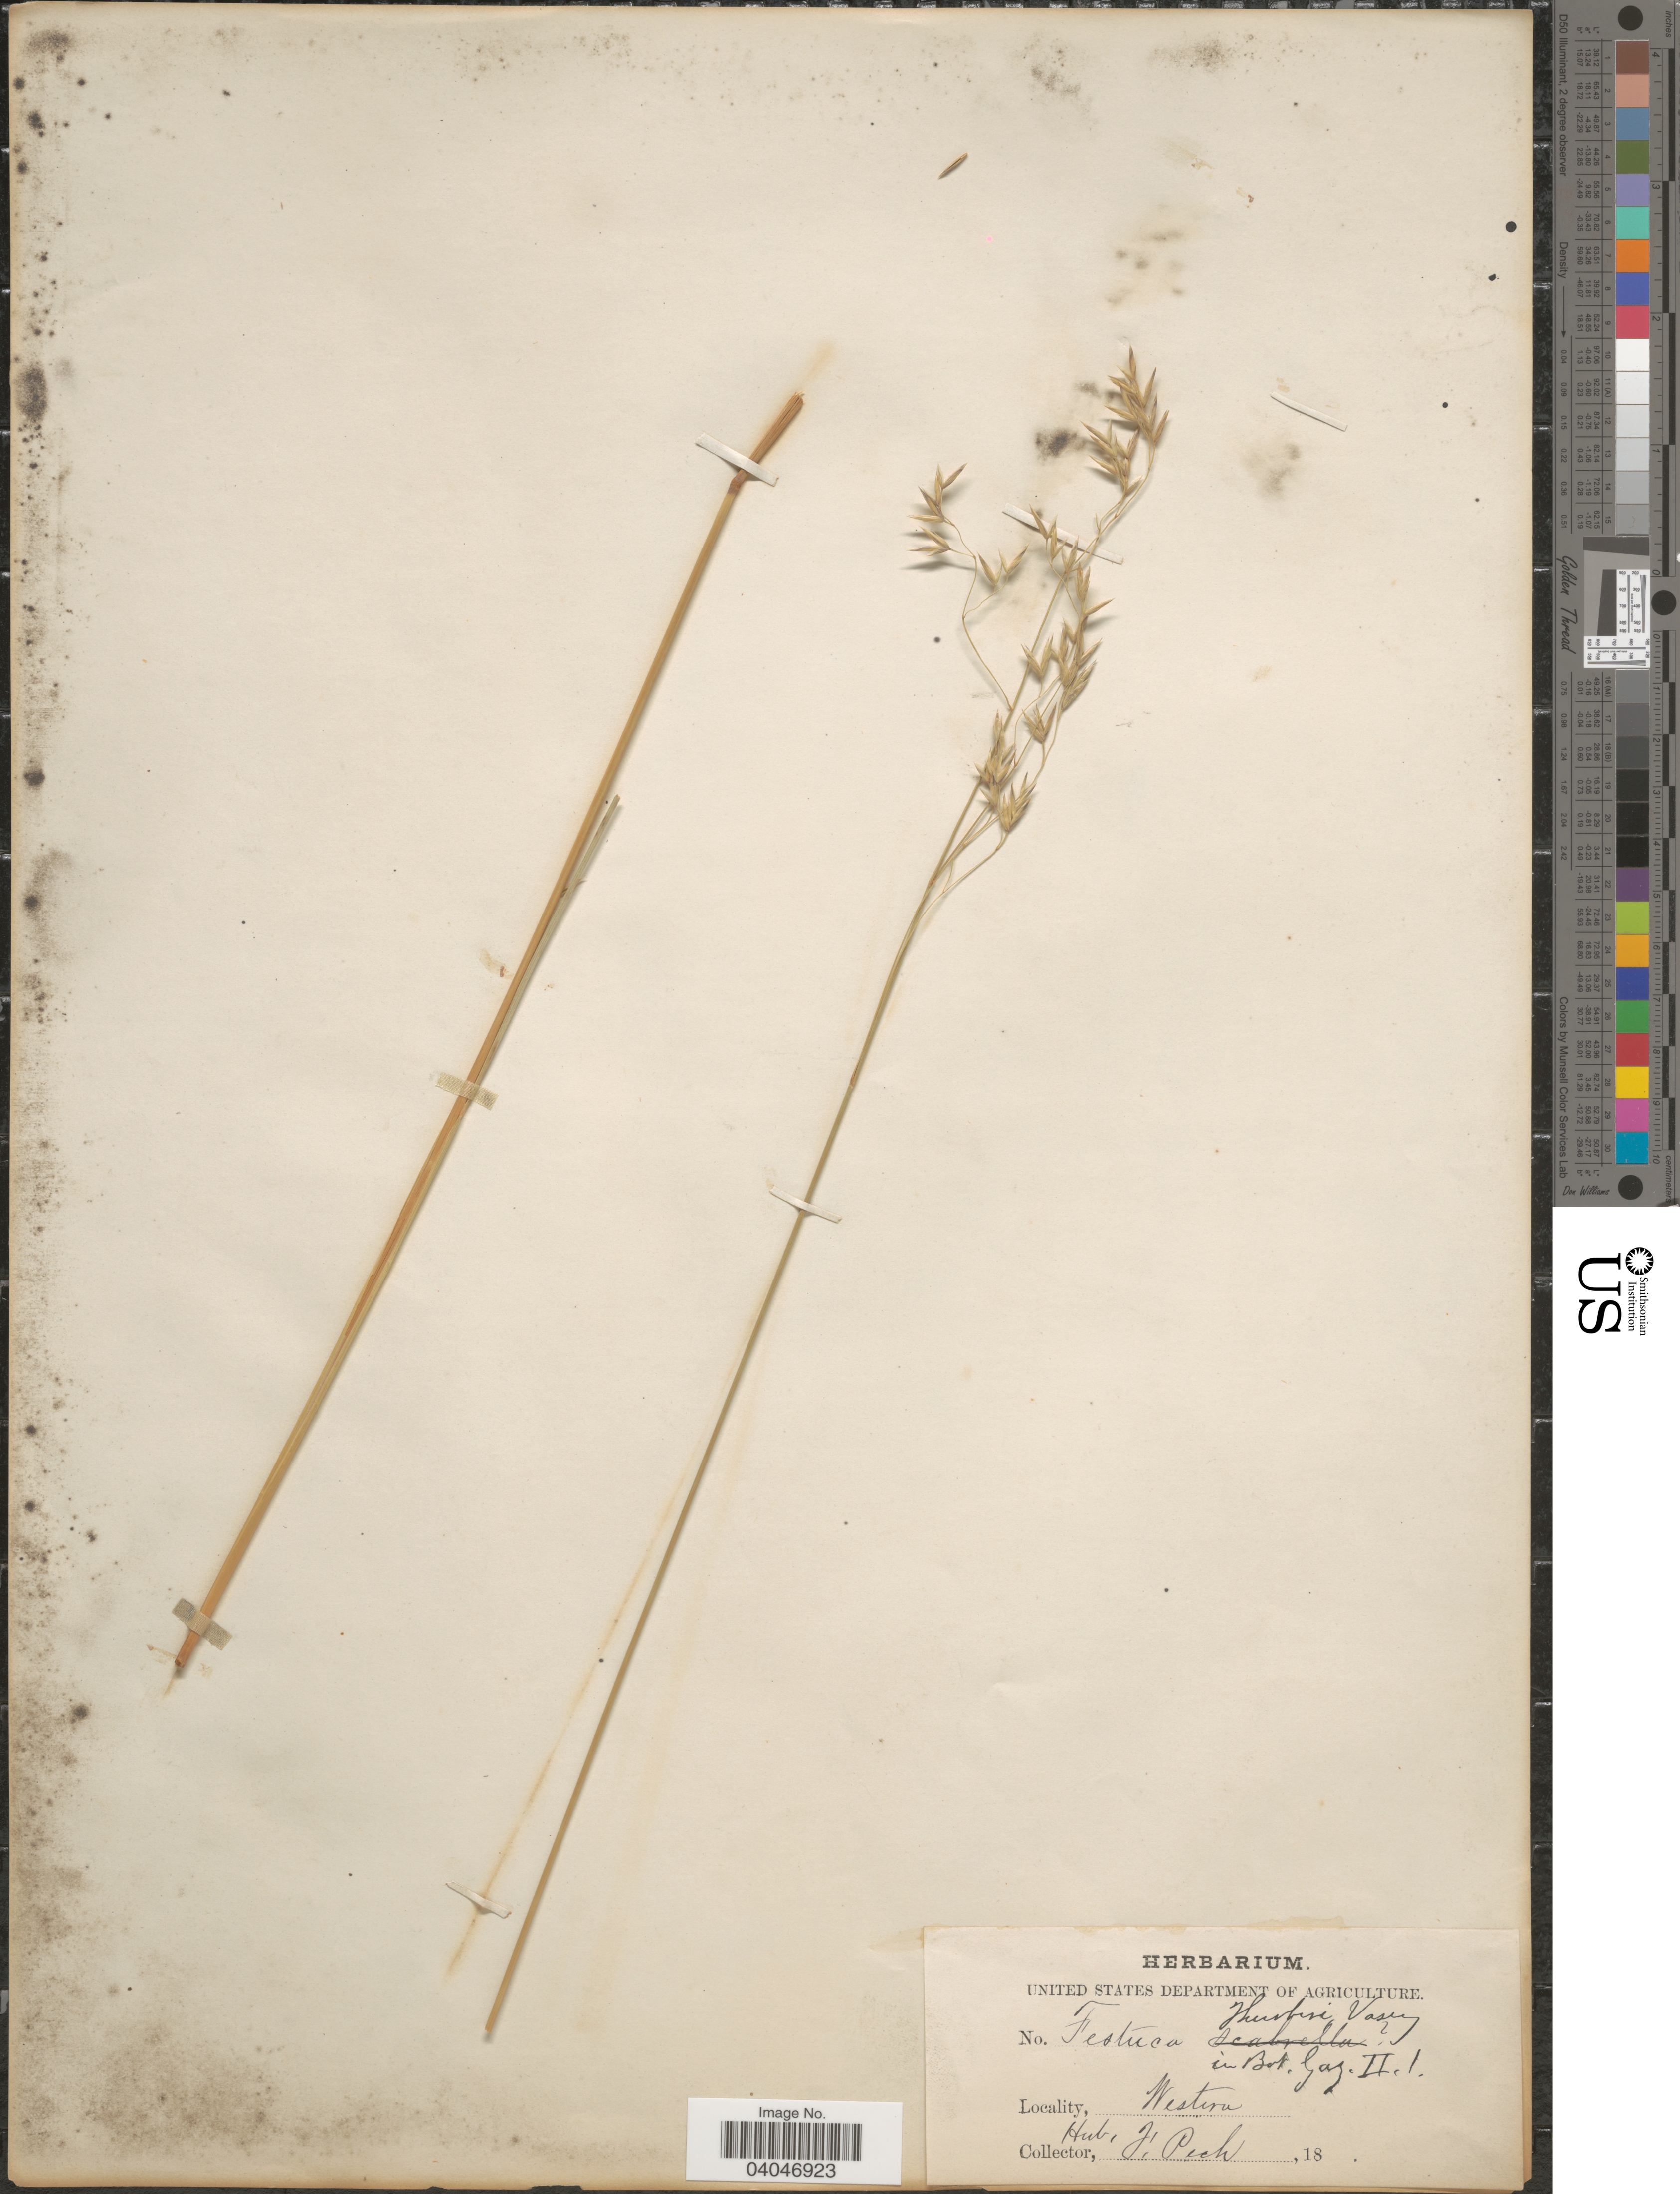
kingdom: Plantae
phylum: Tracheophyta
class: Liliopsida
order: Poales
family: Poaceae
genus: Festuca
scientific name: Festuca thurberi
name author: Vasey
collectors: Ex herb. J. Pech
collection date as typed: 18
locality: Western.